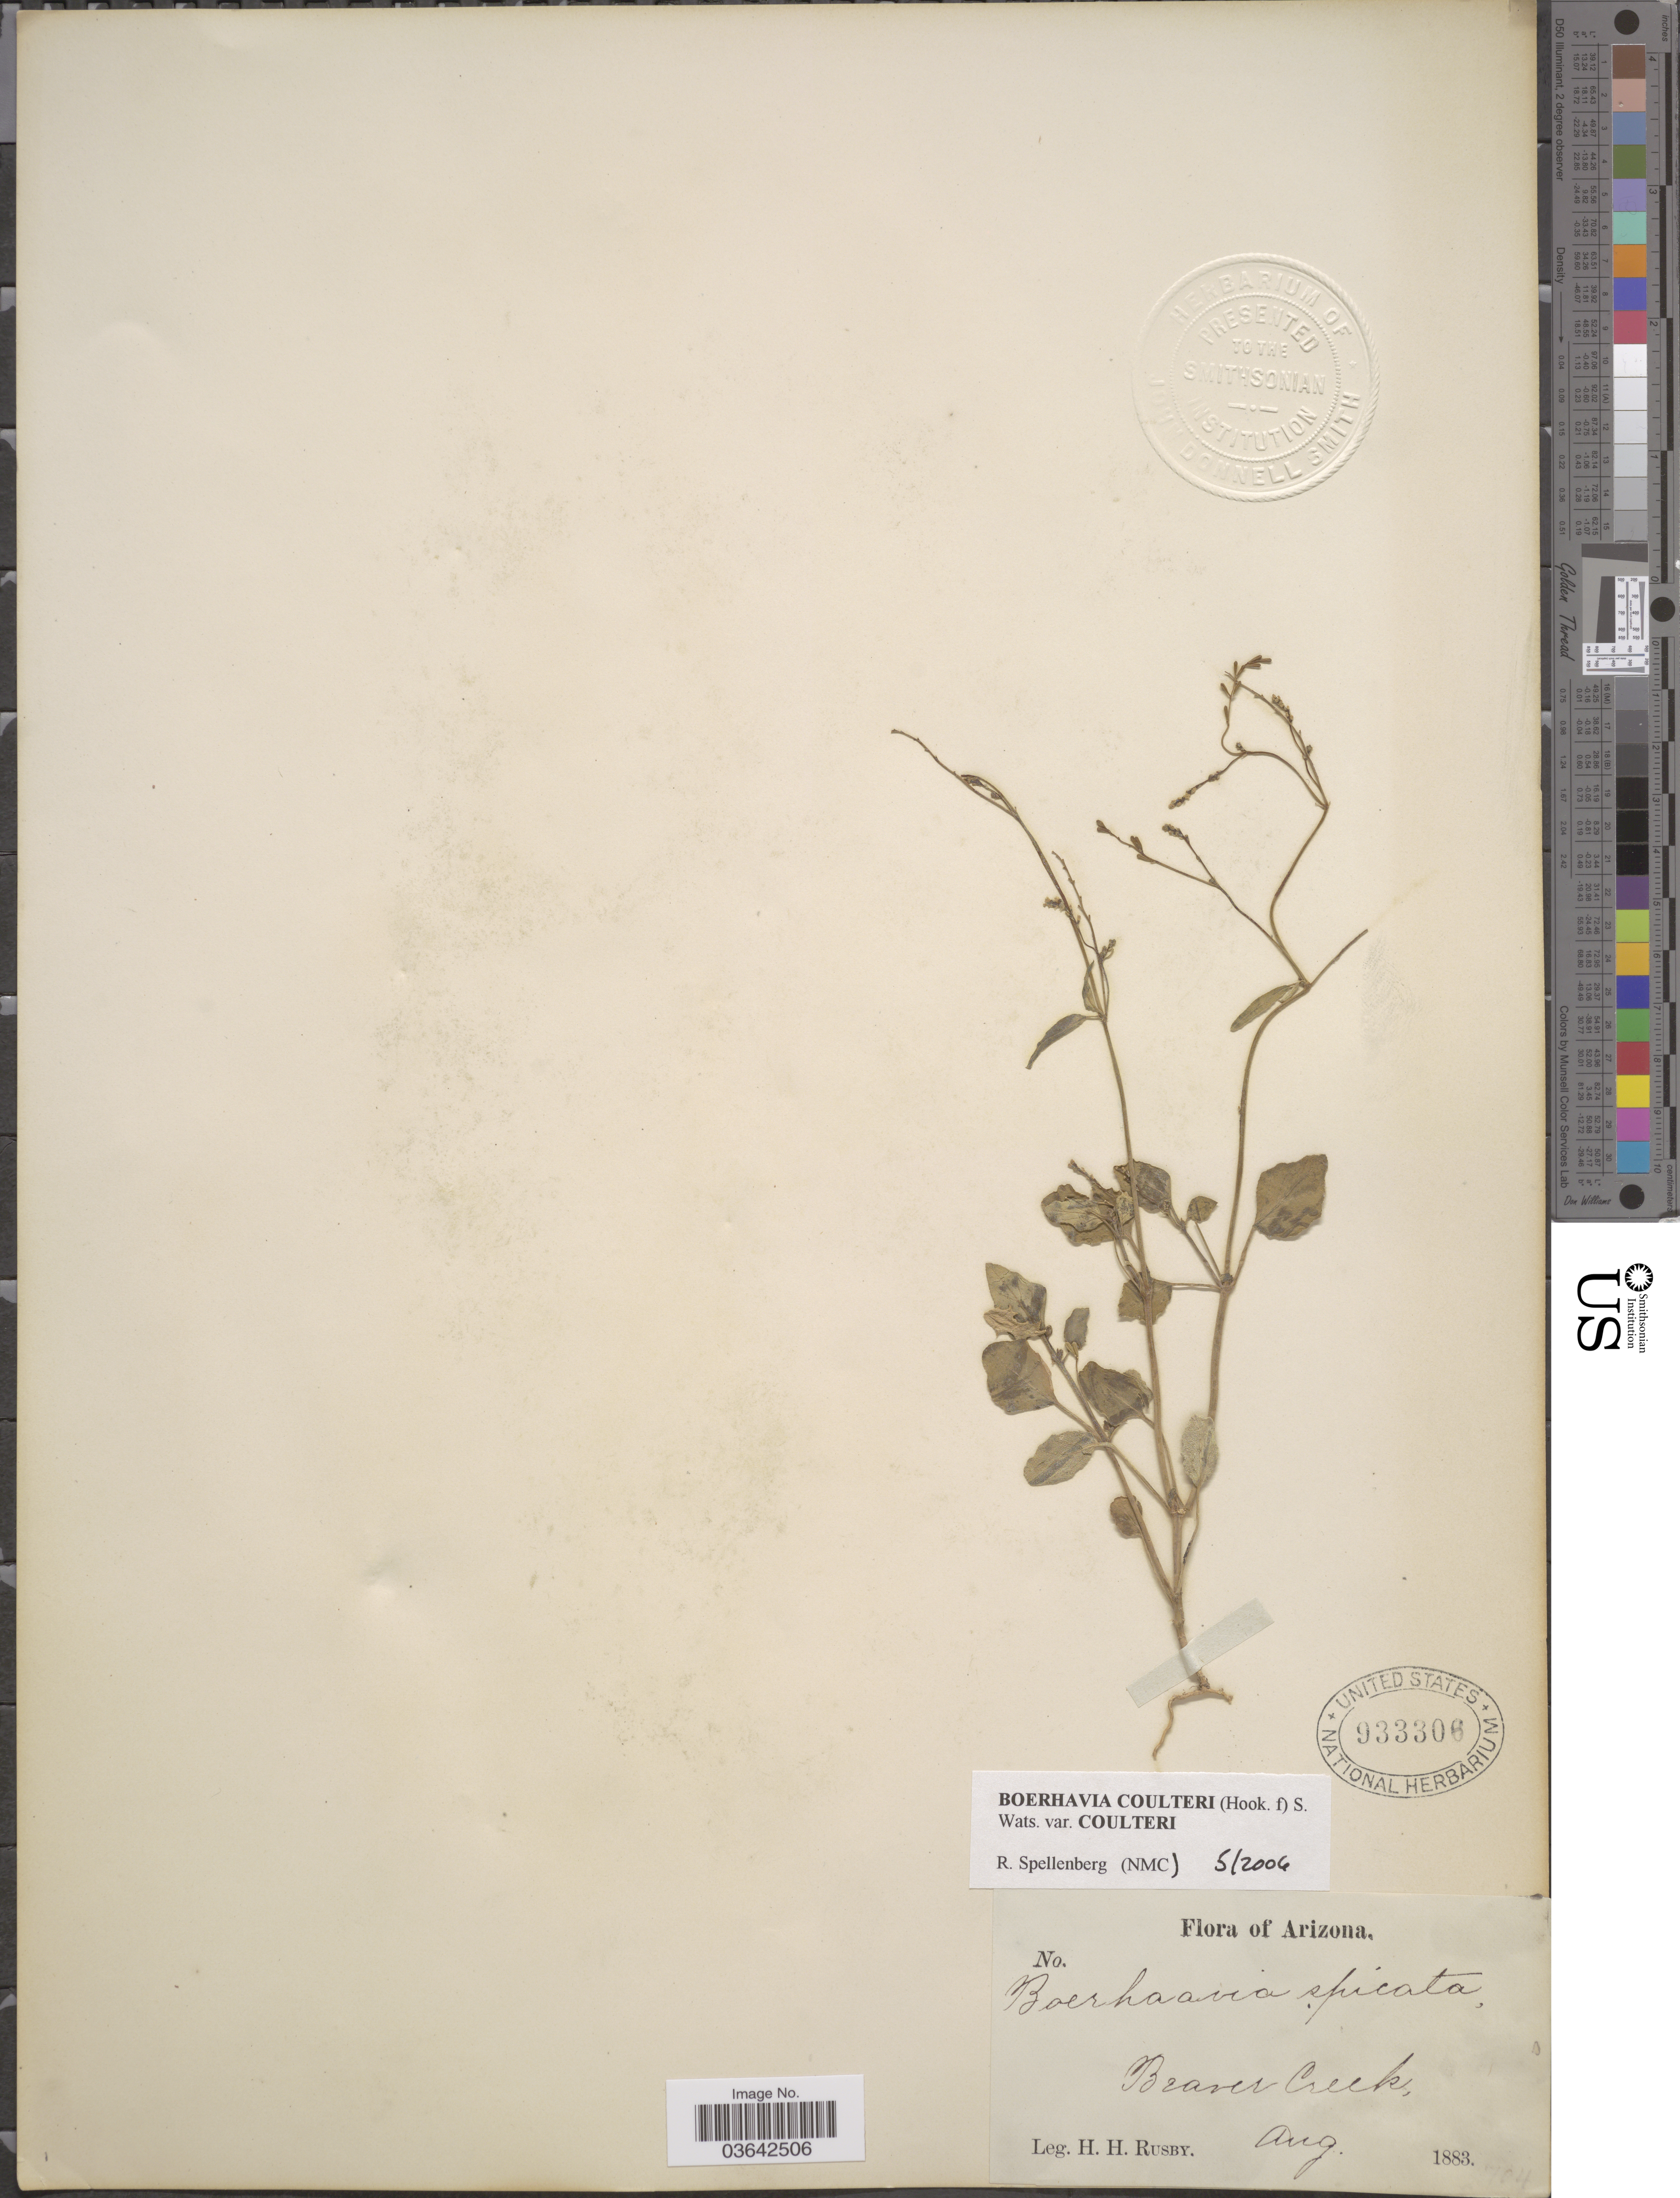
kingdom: Plantae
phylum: Tracheophyta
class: Magnoliopsida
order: Caryophyllales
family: Nyctaginaceae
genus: Boerhavia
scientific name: Boerhavia coulteri var. coulteri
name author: (Hook. f.) S. Watson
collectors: H. H. Rusby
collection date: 1883-08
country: United States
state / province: Arizona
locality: Beaver Creek.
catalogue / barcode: US 933306